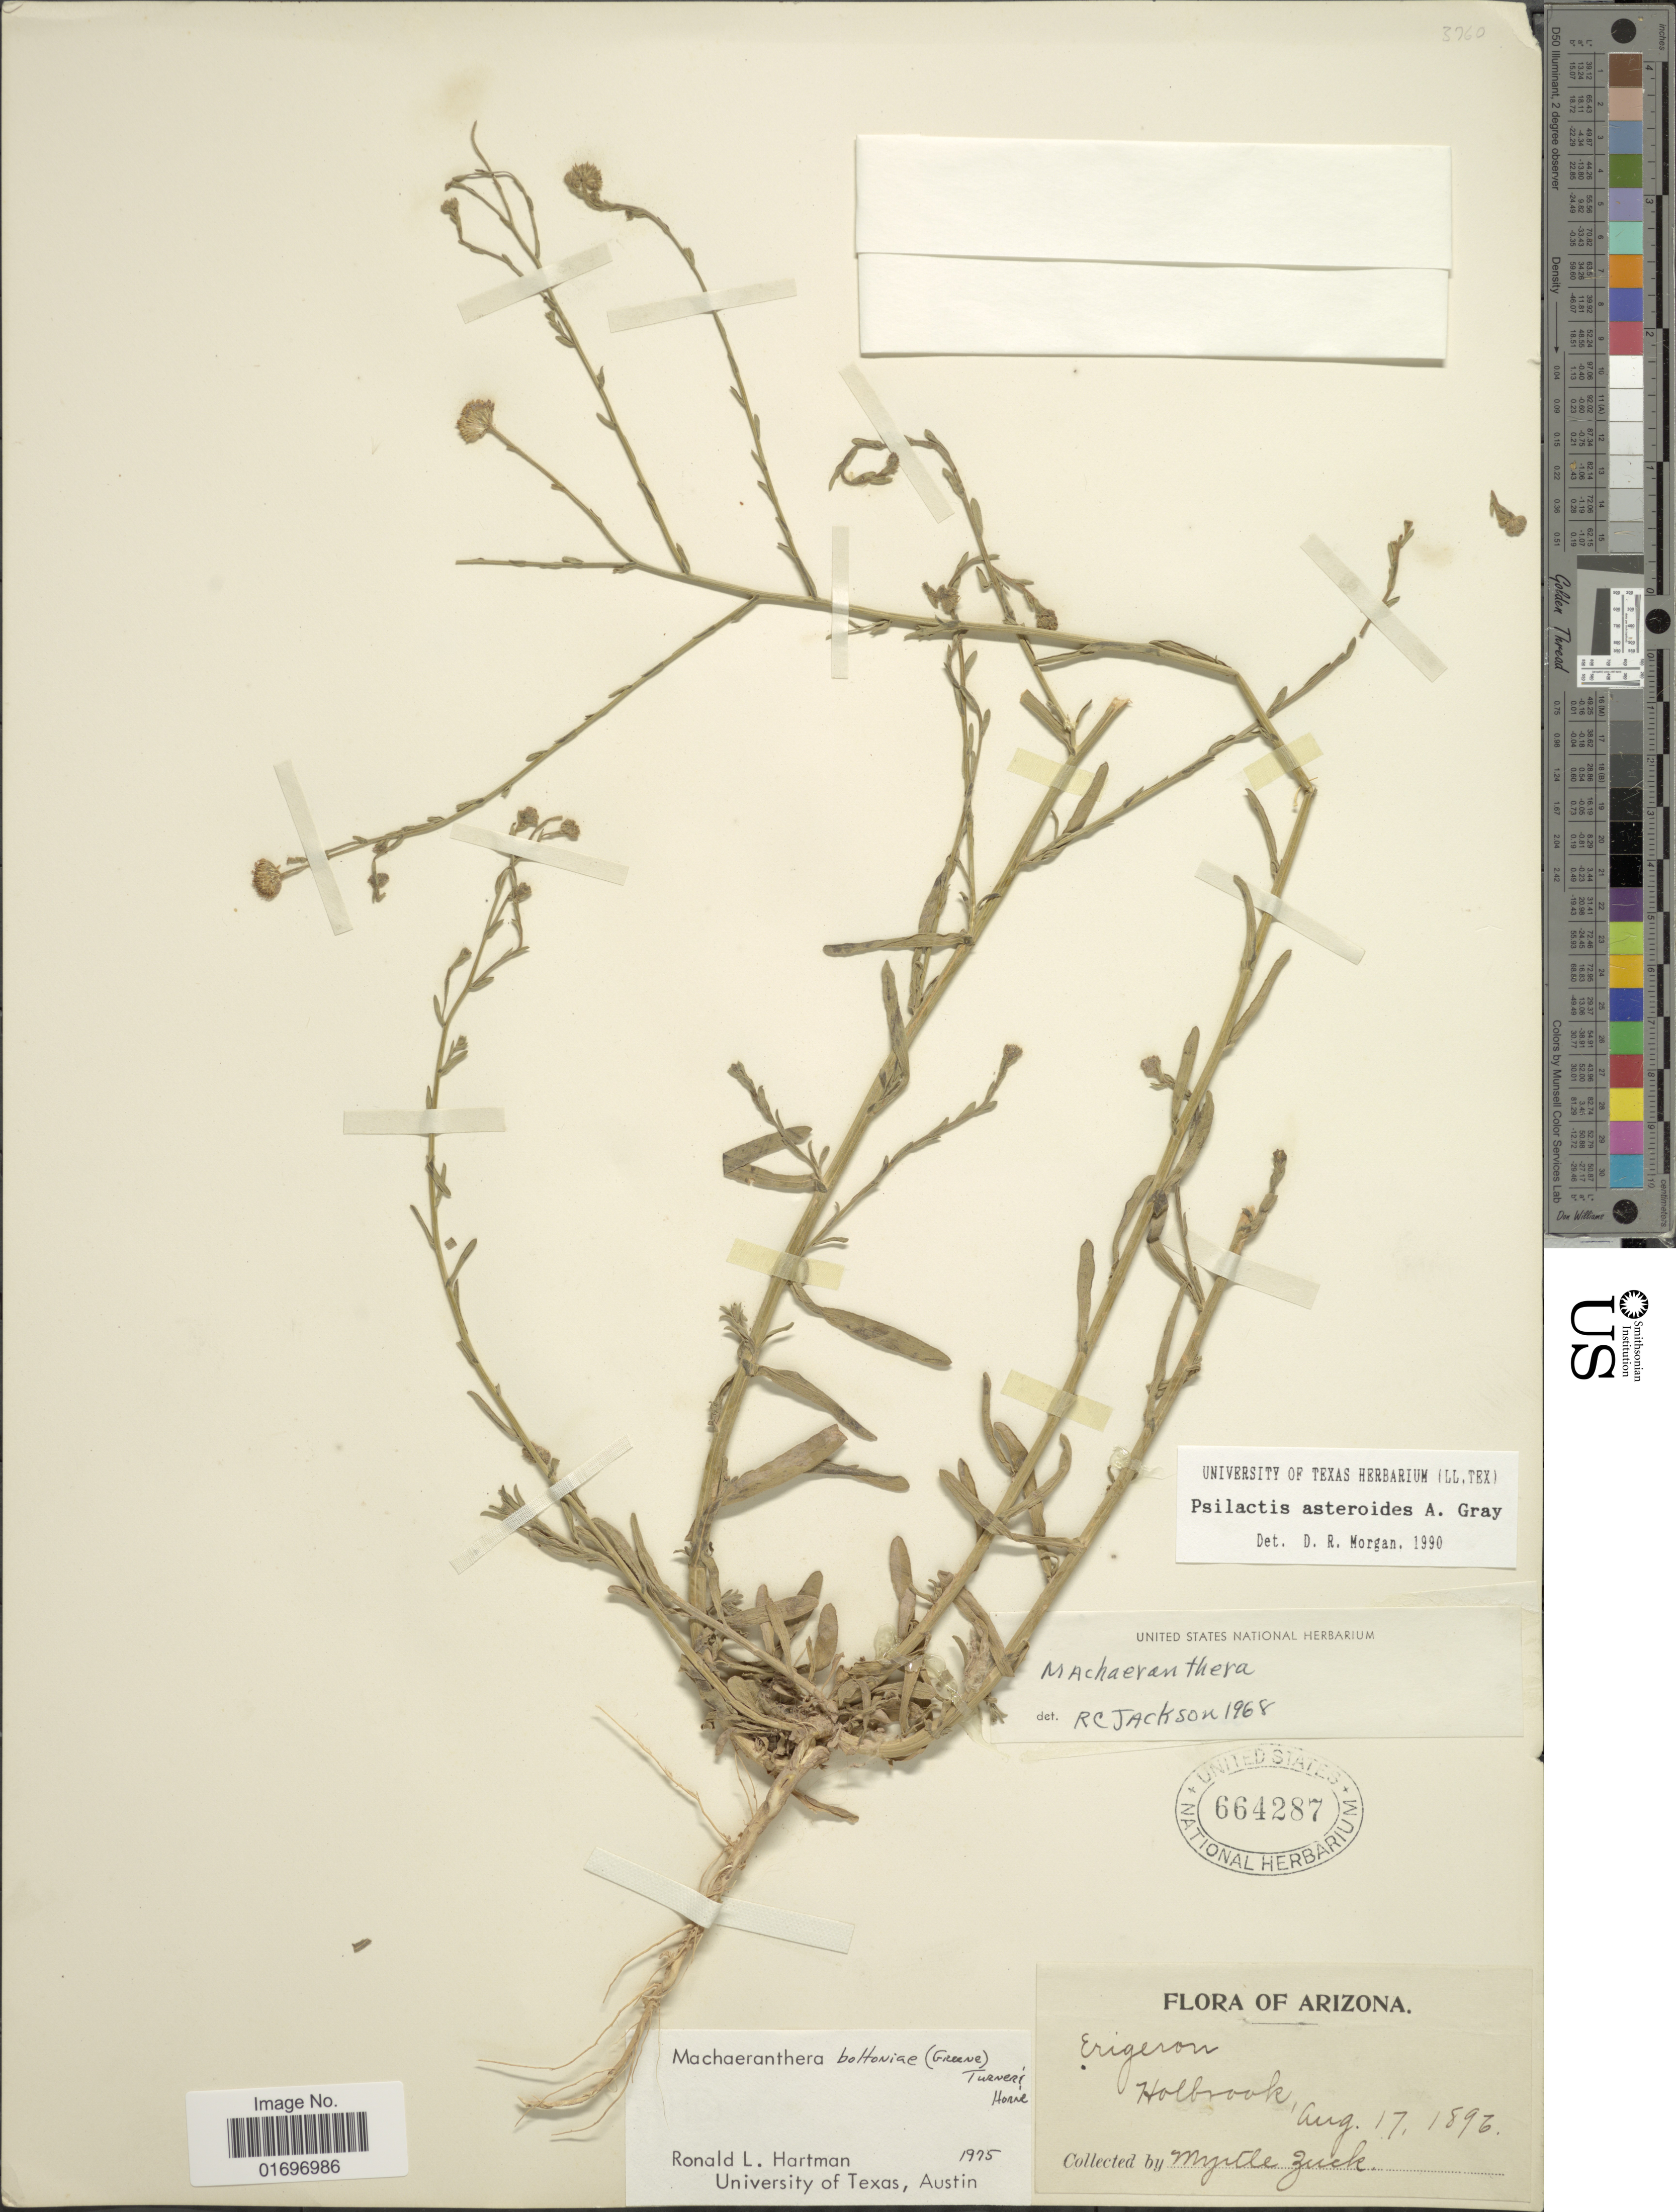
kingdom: Plantae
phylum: Tracheophyta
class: Magnoliopsida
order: Asterales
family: Asteraceae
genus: Psilactis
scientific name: Psilactis asteroides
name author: A. Gray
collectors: M. Zuck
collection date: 1896-08-17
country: United States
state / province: Arizona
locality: Holbrook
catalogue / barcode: US 664287